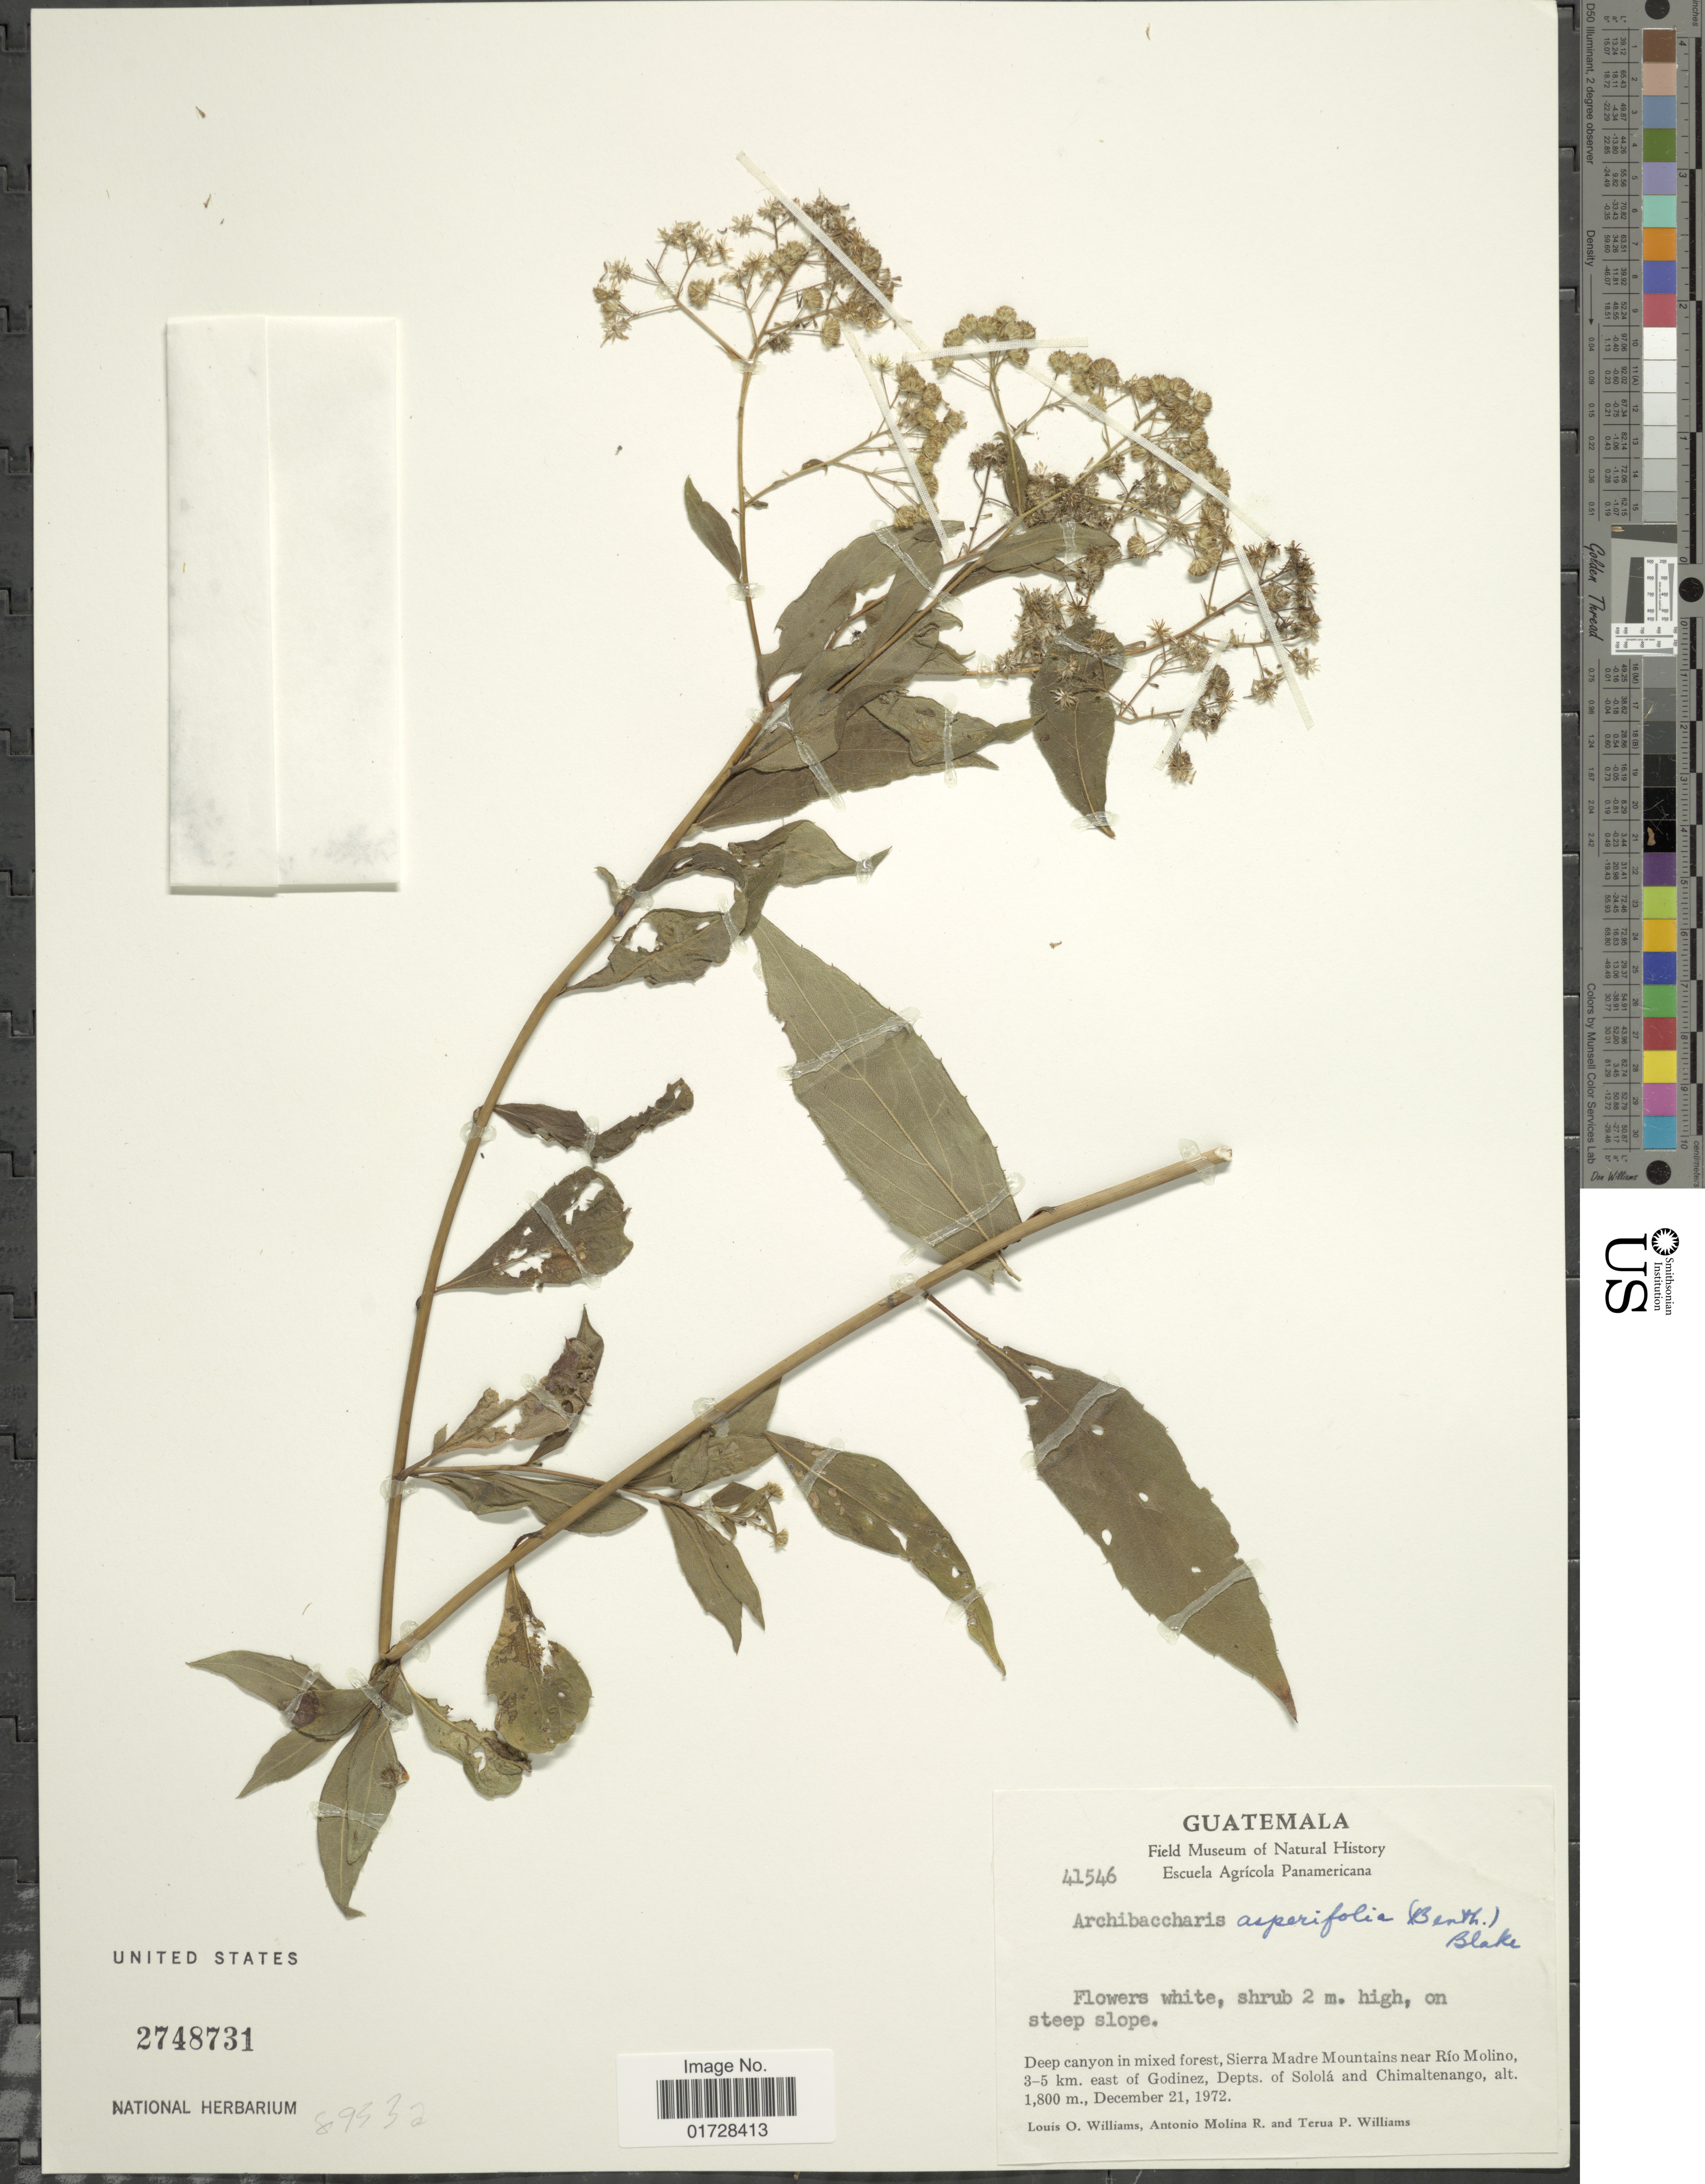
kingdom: Plantae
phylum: Tracheophyta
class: Magnoliopsida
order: Asterales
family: Asteraceae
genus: Archibaccharis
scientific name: Archibaccharis asperifolia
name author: (Benth.) S.F. Blake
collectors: L. O. Williams, A. Molina R. & T. P. Williams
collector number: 41546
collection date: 1972-12-21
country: Guatemala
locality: Sierra Madre Mountains near Rio Molino, 3-5 km east of Goldinez, Depts. of Solola and Chimaltenango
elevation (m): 1800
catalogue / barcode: US 2748731